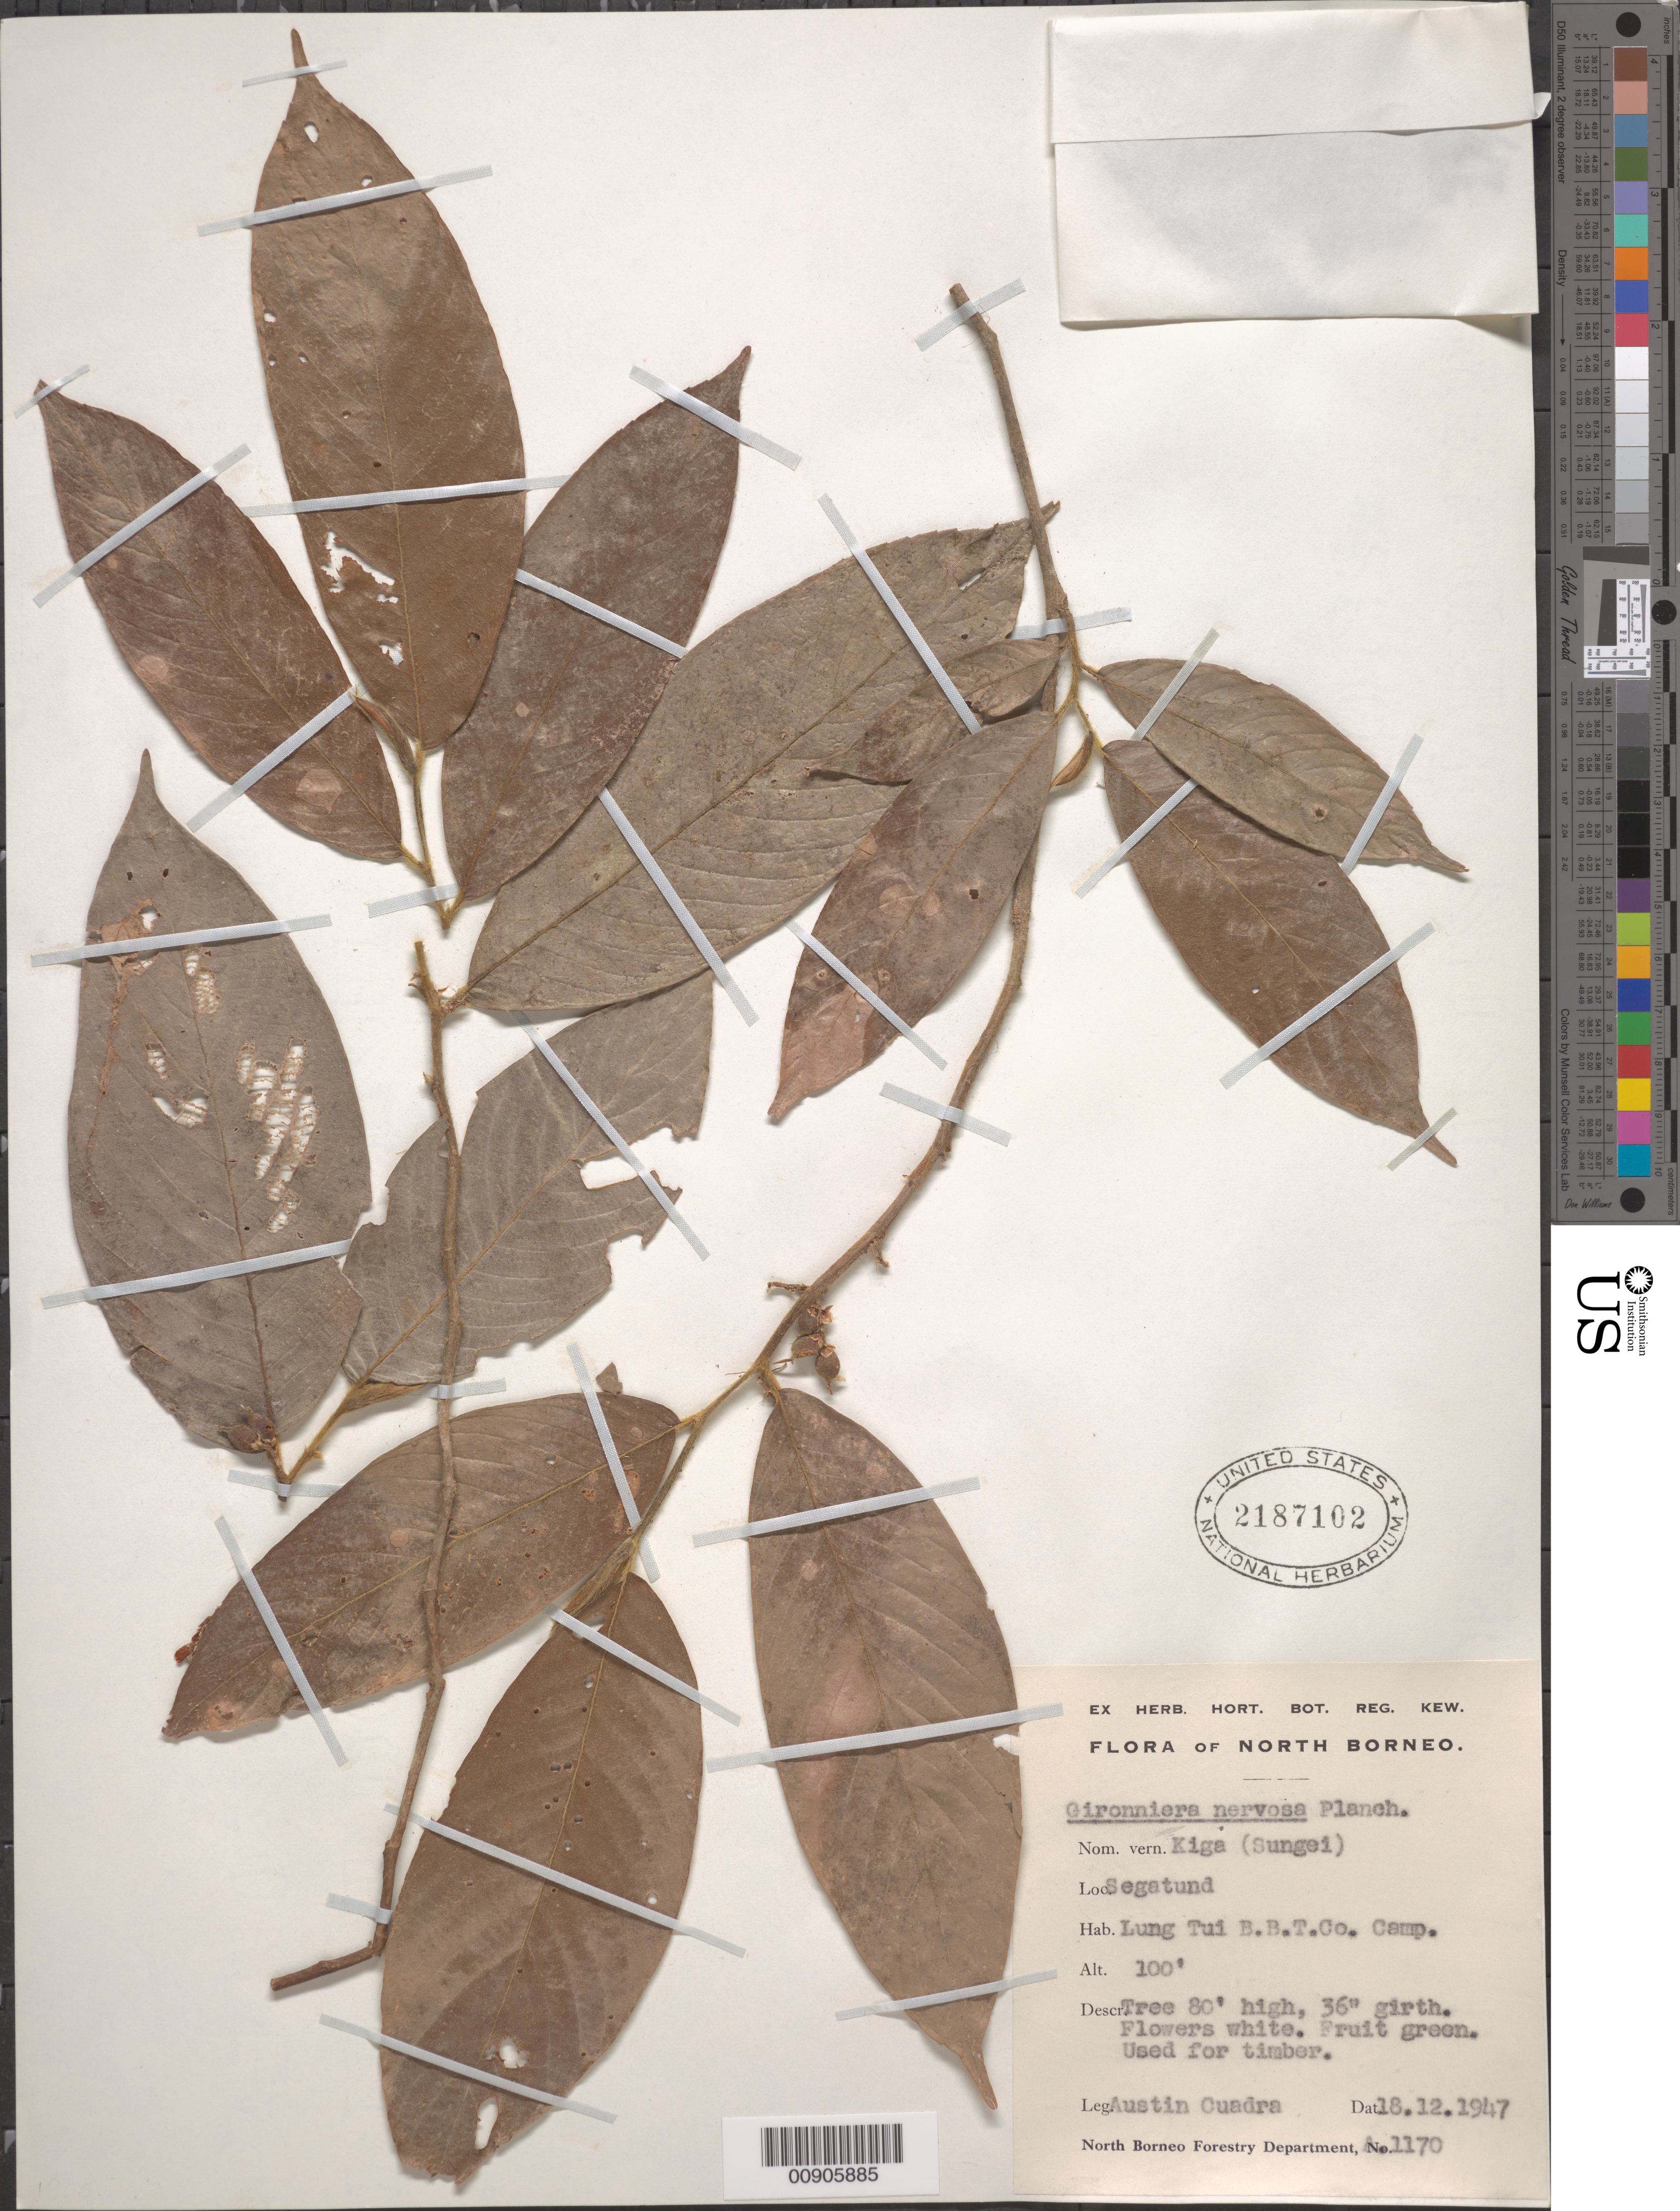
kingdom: Plantae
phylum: Tracheophyta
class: Magnoliopsida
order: Rosales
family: Cannabaceae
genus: Gironniera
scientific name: Gironniera nervosa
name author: Planch.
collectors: A. Cuadra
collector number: A 1170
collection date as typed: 18 Dec 1947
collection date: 1947-12-18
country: Malaysia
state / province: Sabah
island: Borneo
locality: Segatund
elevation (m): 30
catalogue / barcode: US 2187102